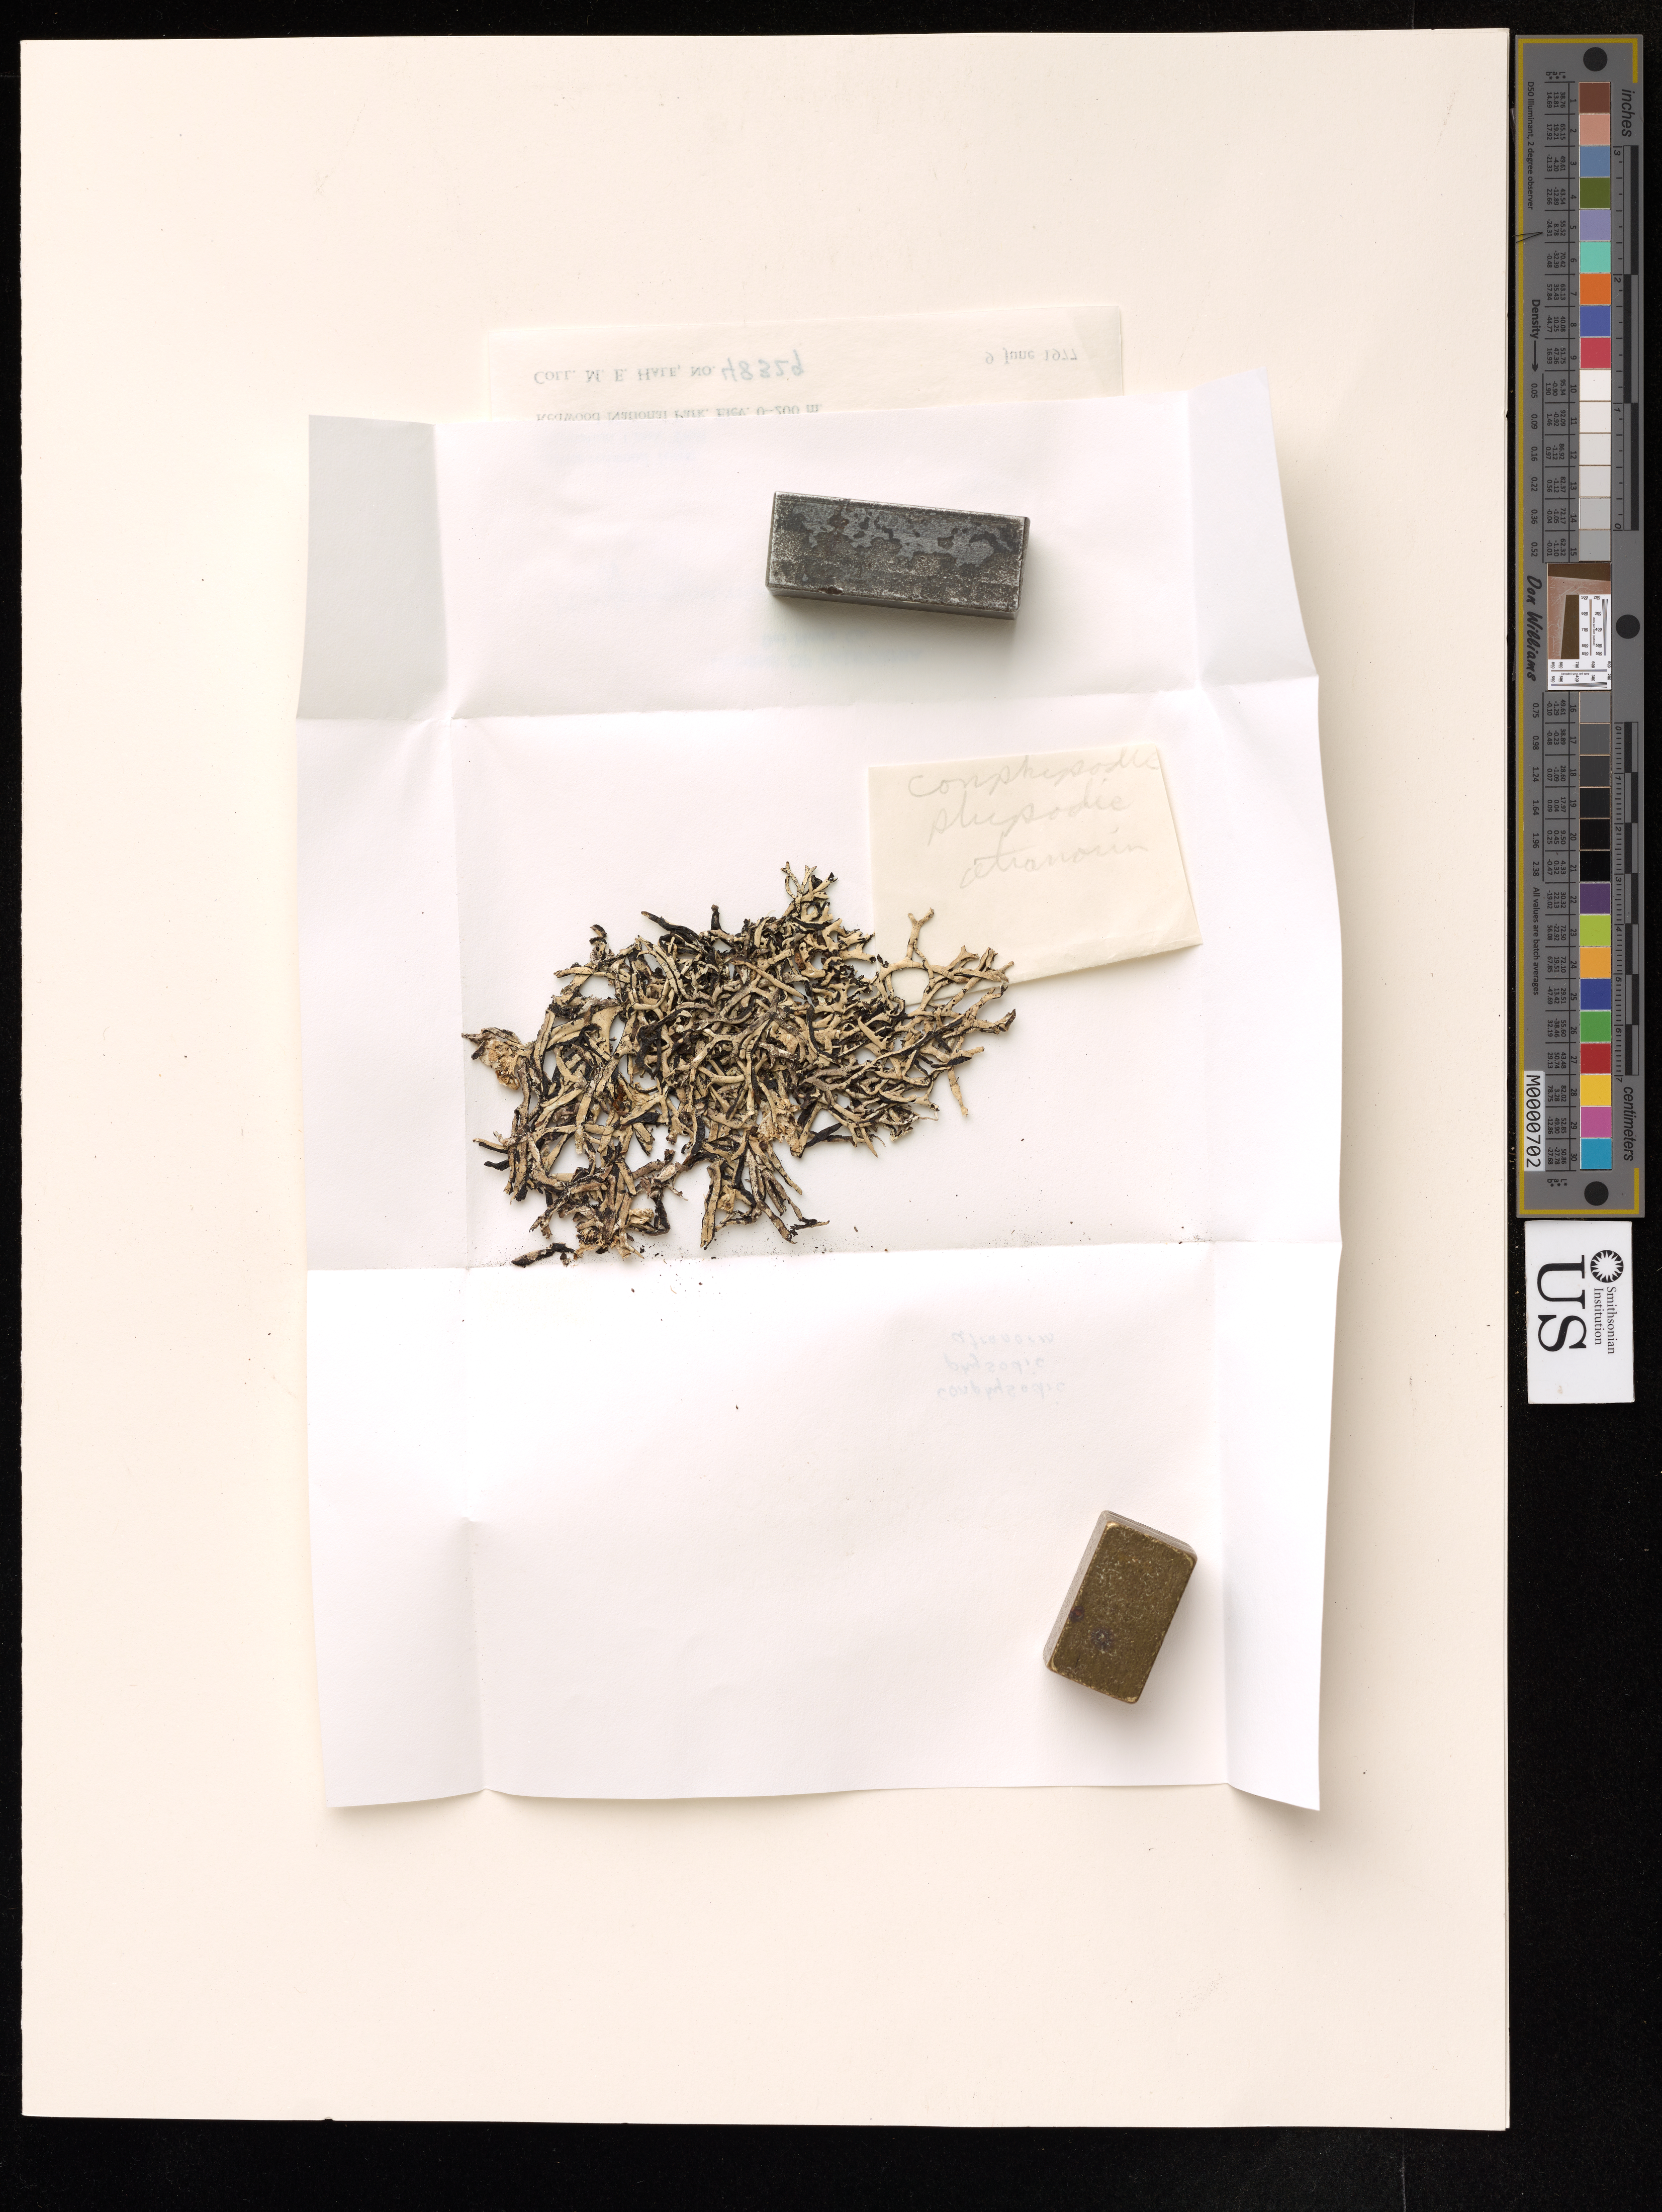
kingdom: Fungi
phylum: Ascomycota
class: Lecanoromycetes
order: Lecanorales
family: Parmeliaceae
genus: Hypogymnia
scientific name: Hypogymnia inactiva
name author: (Krog) Ohlsson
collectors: M. Hale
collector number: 48329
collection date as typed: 09 Jun 1977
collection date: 1977-06-09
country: United States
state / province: California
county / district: Del Norte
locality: Redwood nat. park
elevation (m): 0